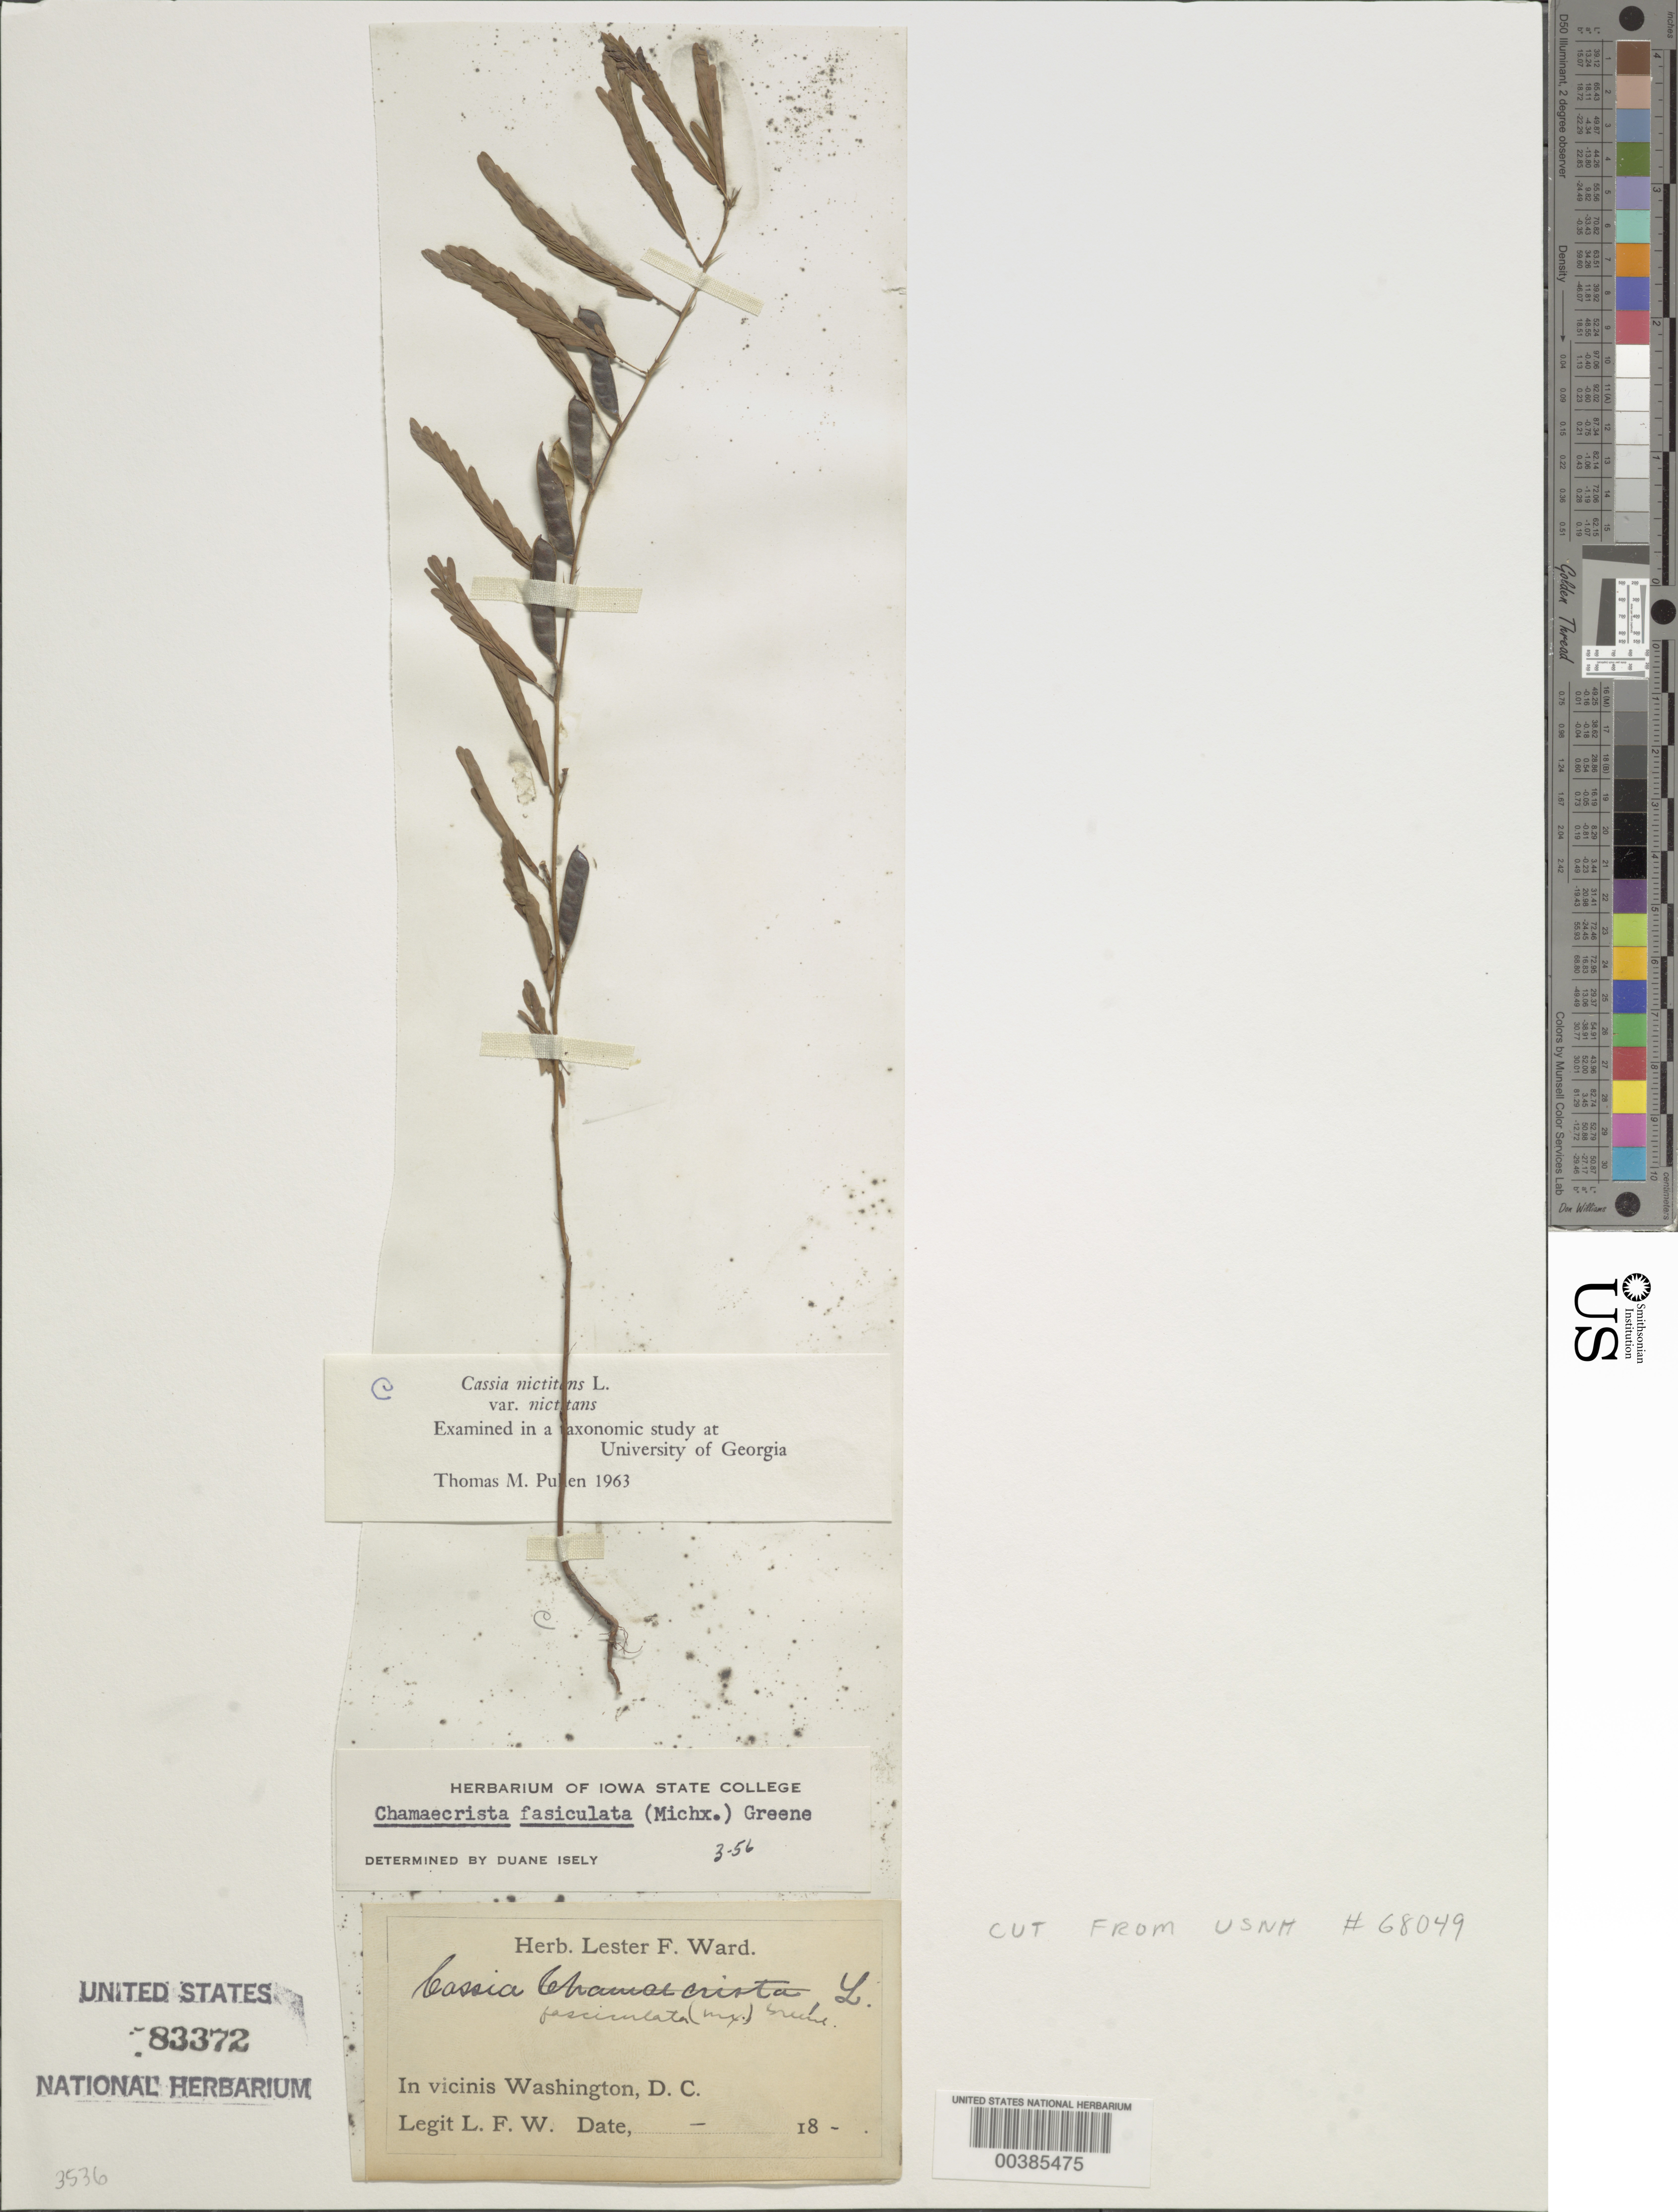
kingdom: Plantae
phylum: Tracheophyta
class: Magnoliopsida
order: Fabales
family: Fabaceae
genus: Chamaecrista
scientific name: Chamaecrista nictitans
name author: (L.) Moench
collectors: L. F. Ward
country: United States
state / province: District of Columbia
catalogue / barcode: US 83372